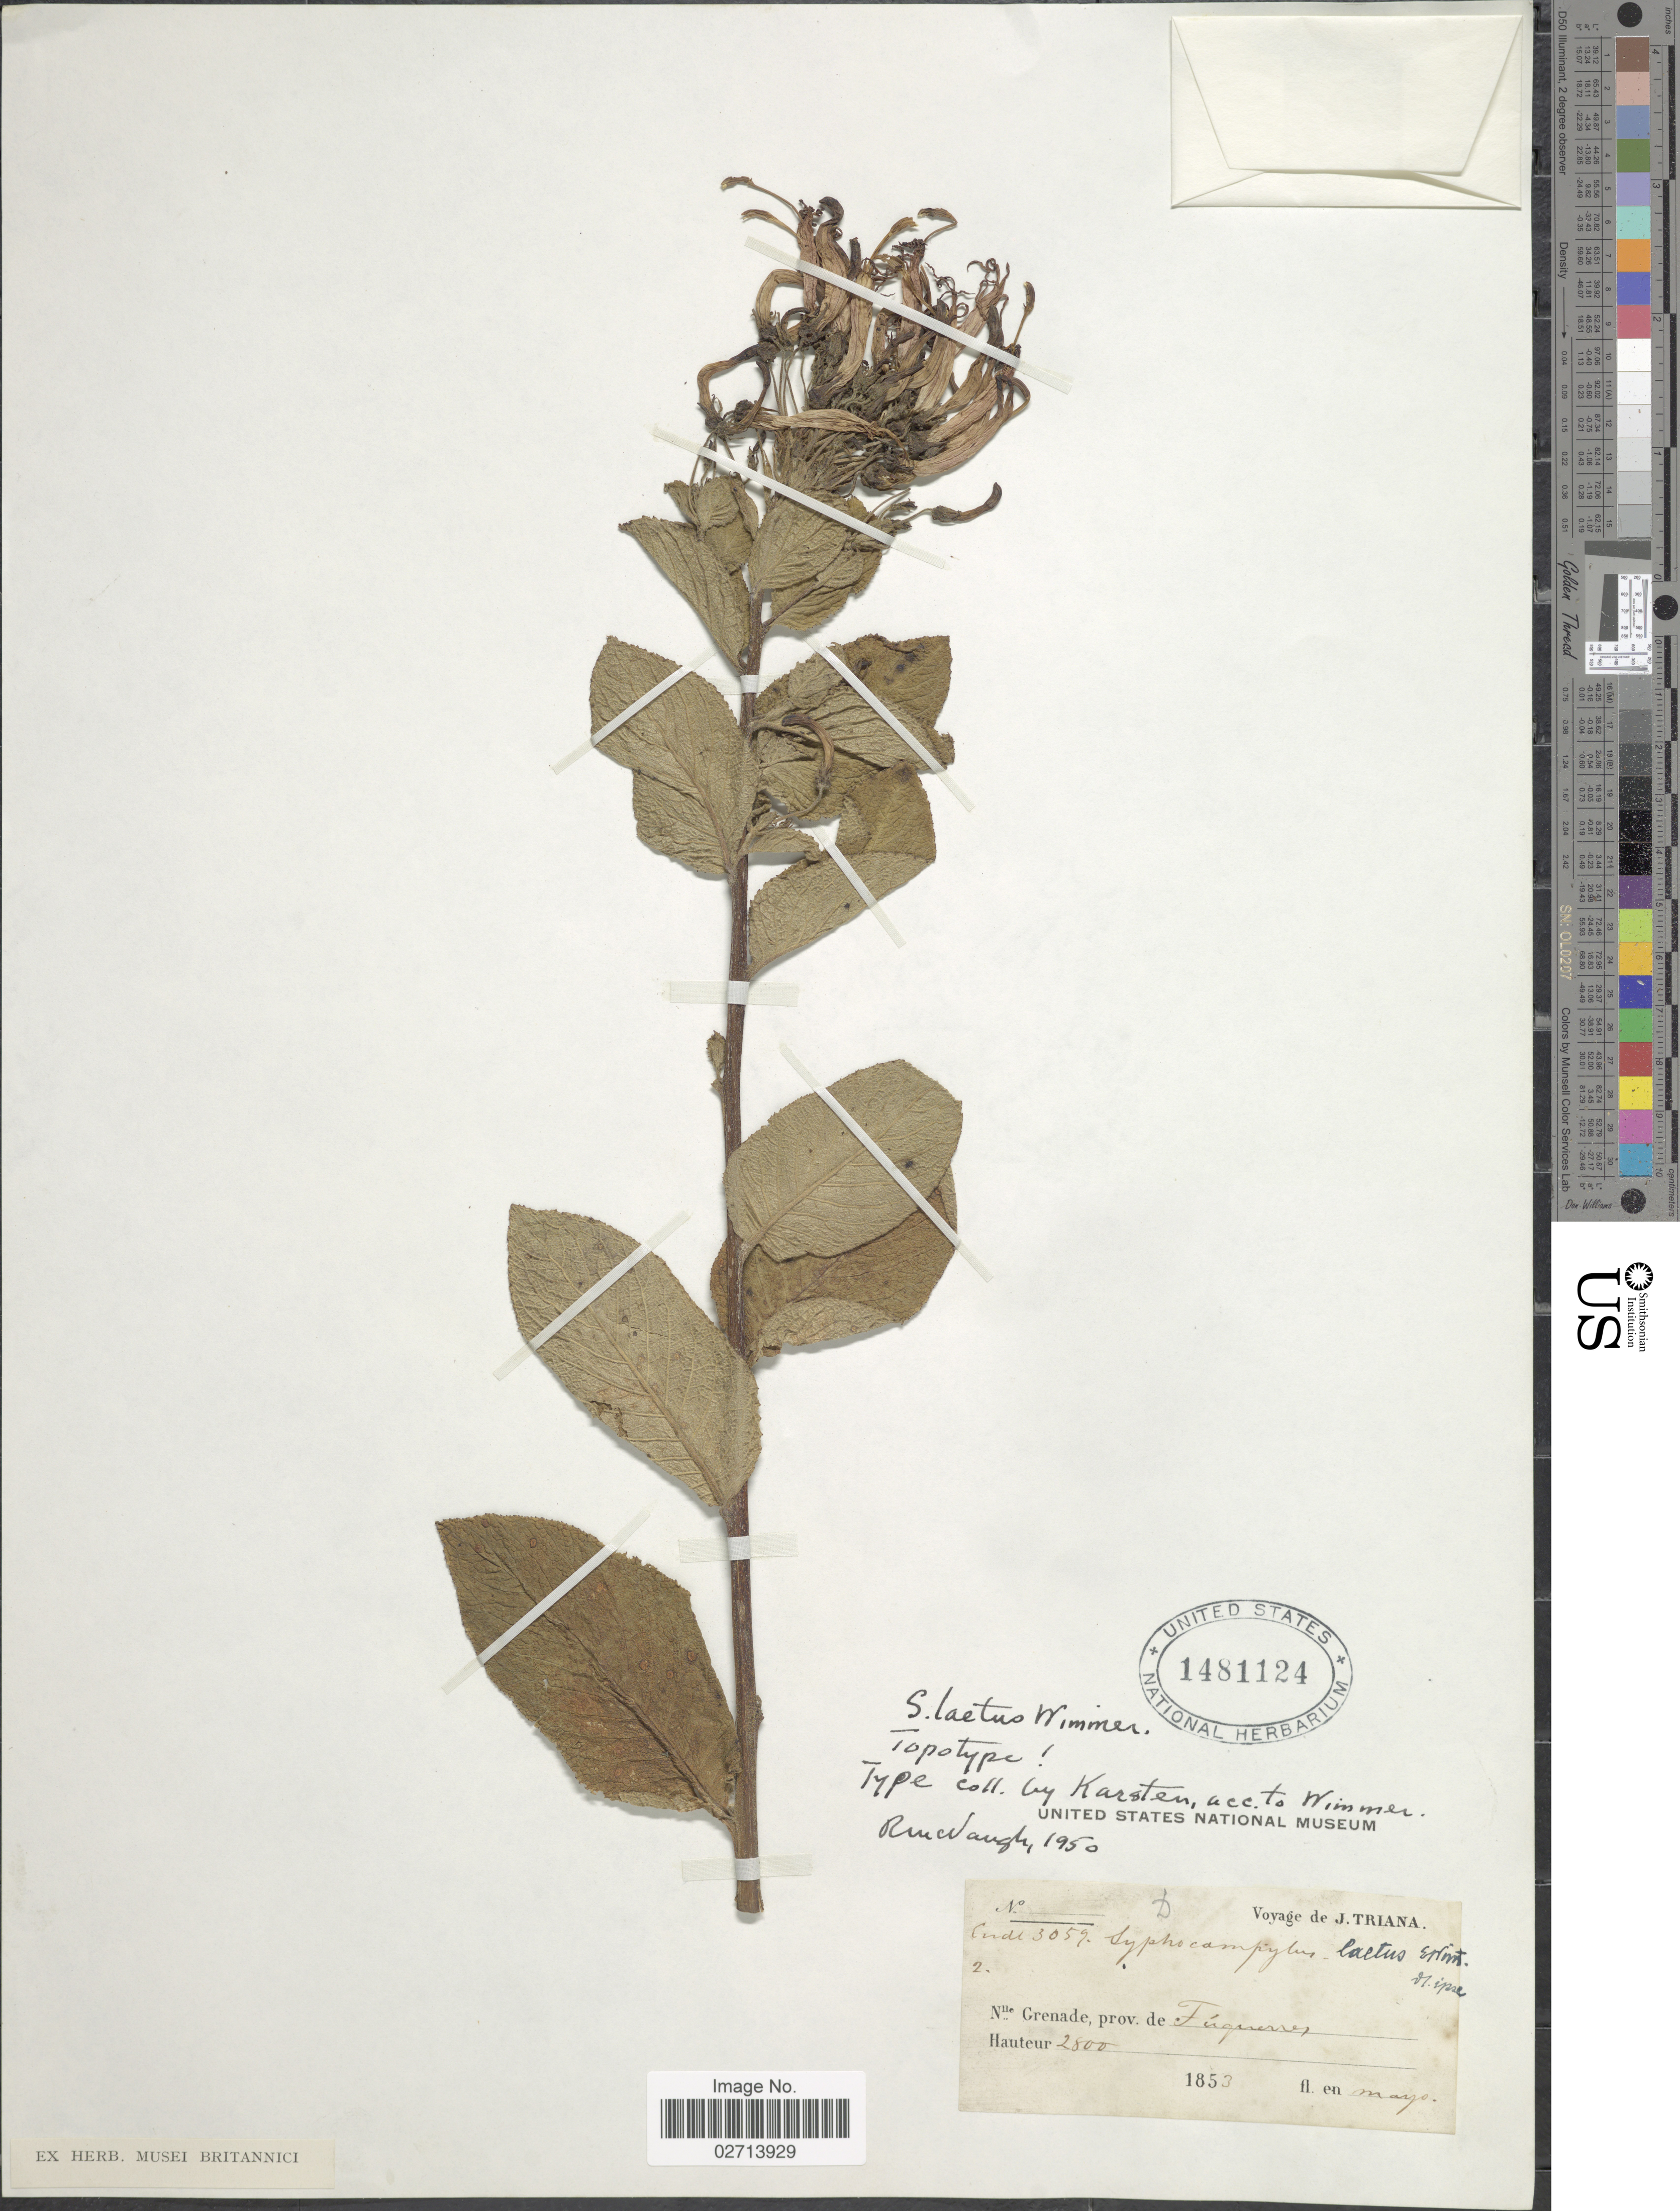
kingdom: Plantae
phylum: Tracheophyta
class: Magnoliopsida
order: Asterales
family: Campanulaceae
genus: Siphocampylus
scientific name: Siphocampylus laetus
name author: E. Wimm.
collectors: J. J. Triana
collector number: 3059/2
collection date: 1853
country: Colombia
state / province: Cundinamarca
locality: Nlle. Grenade, prov. de Fúquene [Viceroyalty of New Granada]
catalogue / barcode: US 1481124